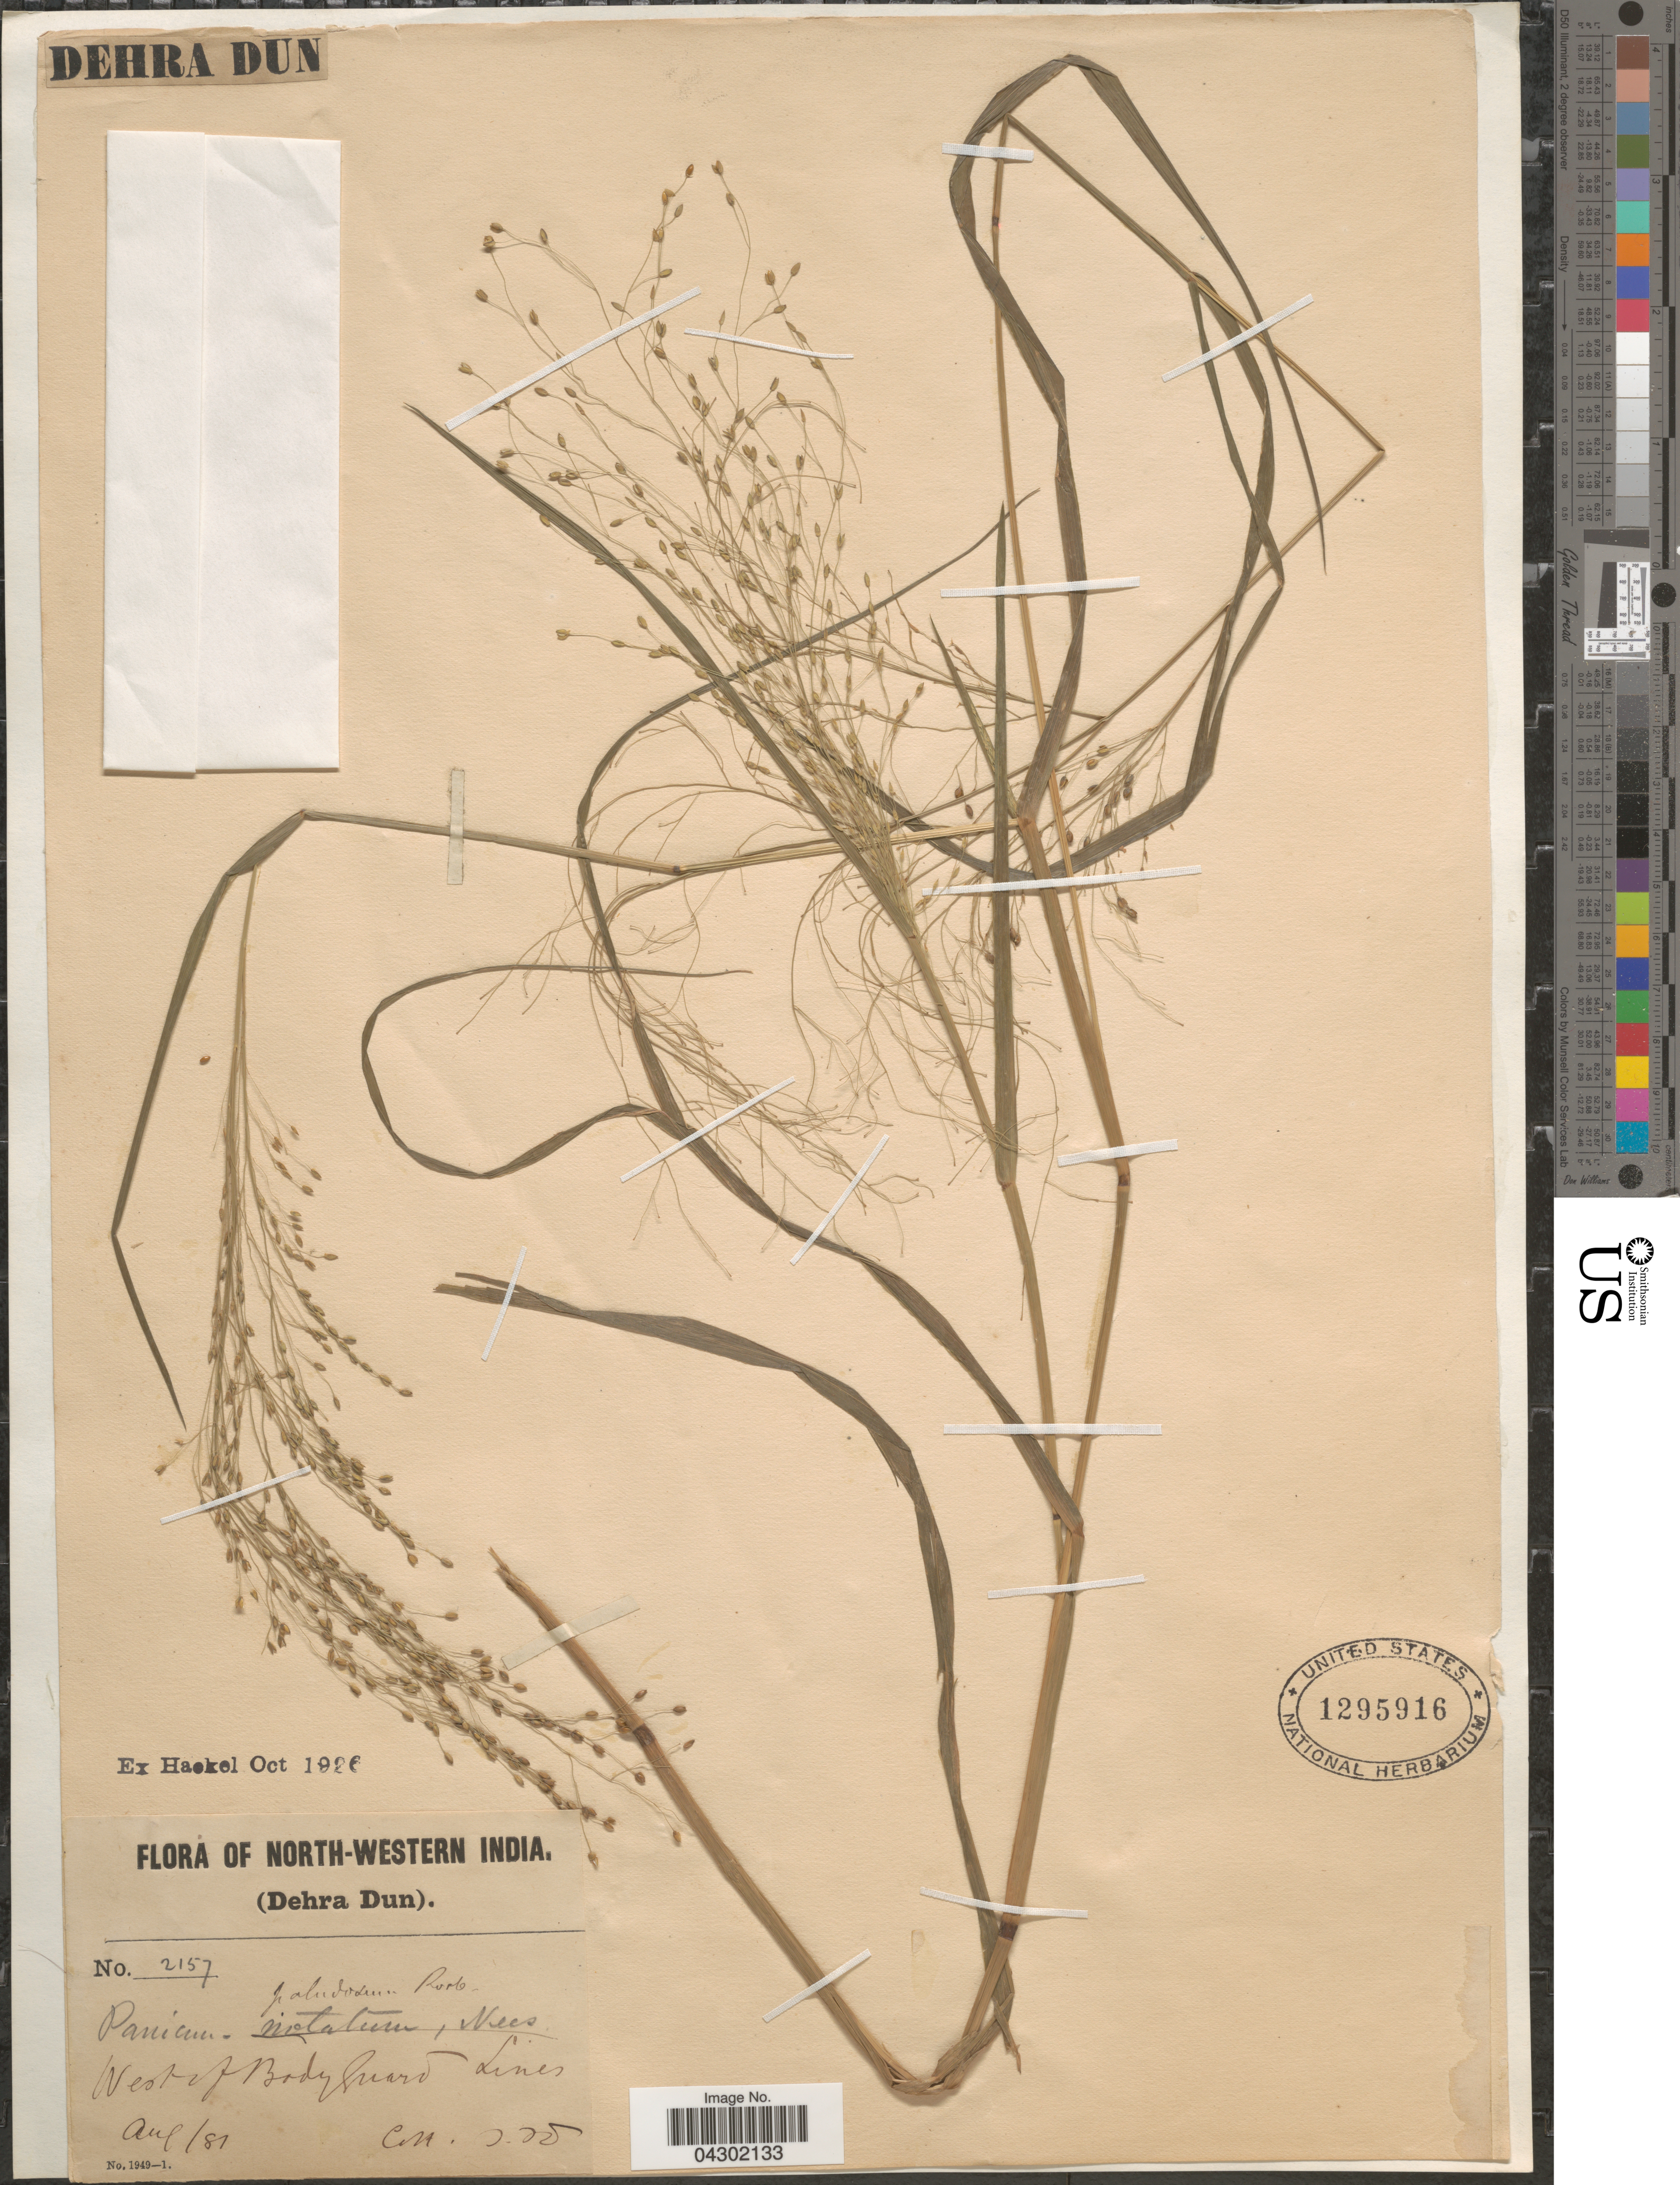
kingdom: Plantae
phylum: Tracheophyta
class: Liliopsida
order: Poales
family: Poaceae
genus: Panicum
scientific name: Panicum paludosum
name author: Roxb.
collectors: J. Hackel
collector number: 2157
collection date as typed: Transcribed d/m/y: /8/81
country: India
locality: North-Western India, (Dehra Dun). West of BodyGuard Lines.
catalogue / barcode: US 1295916